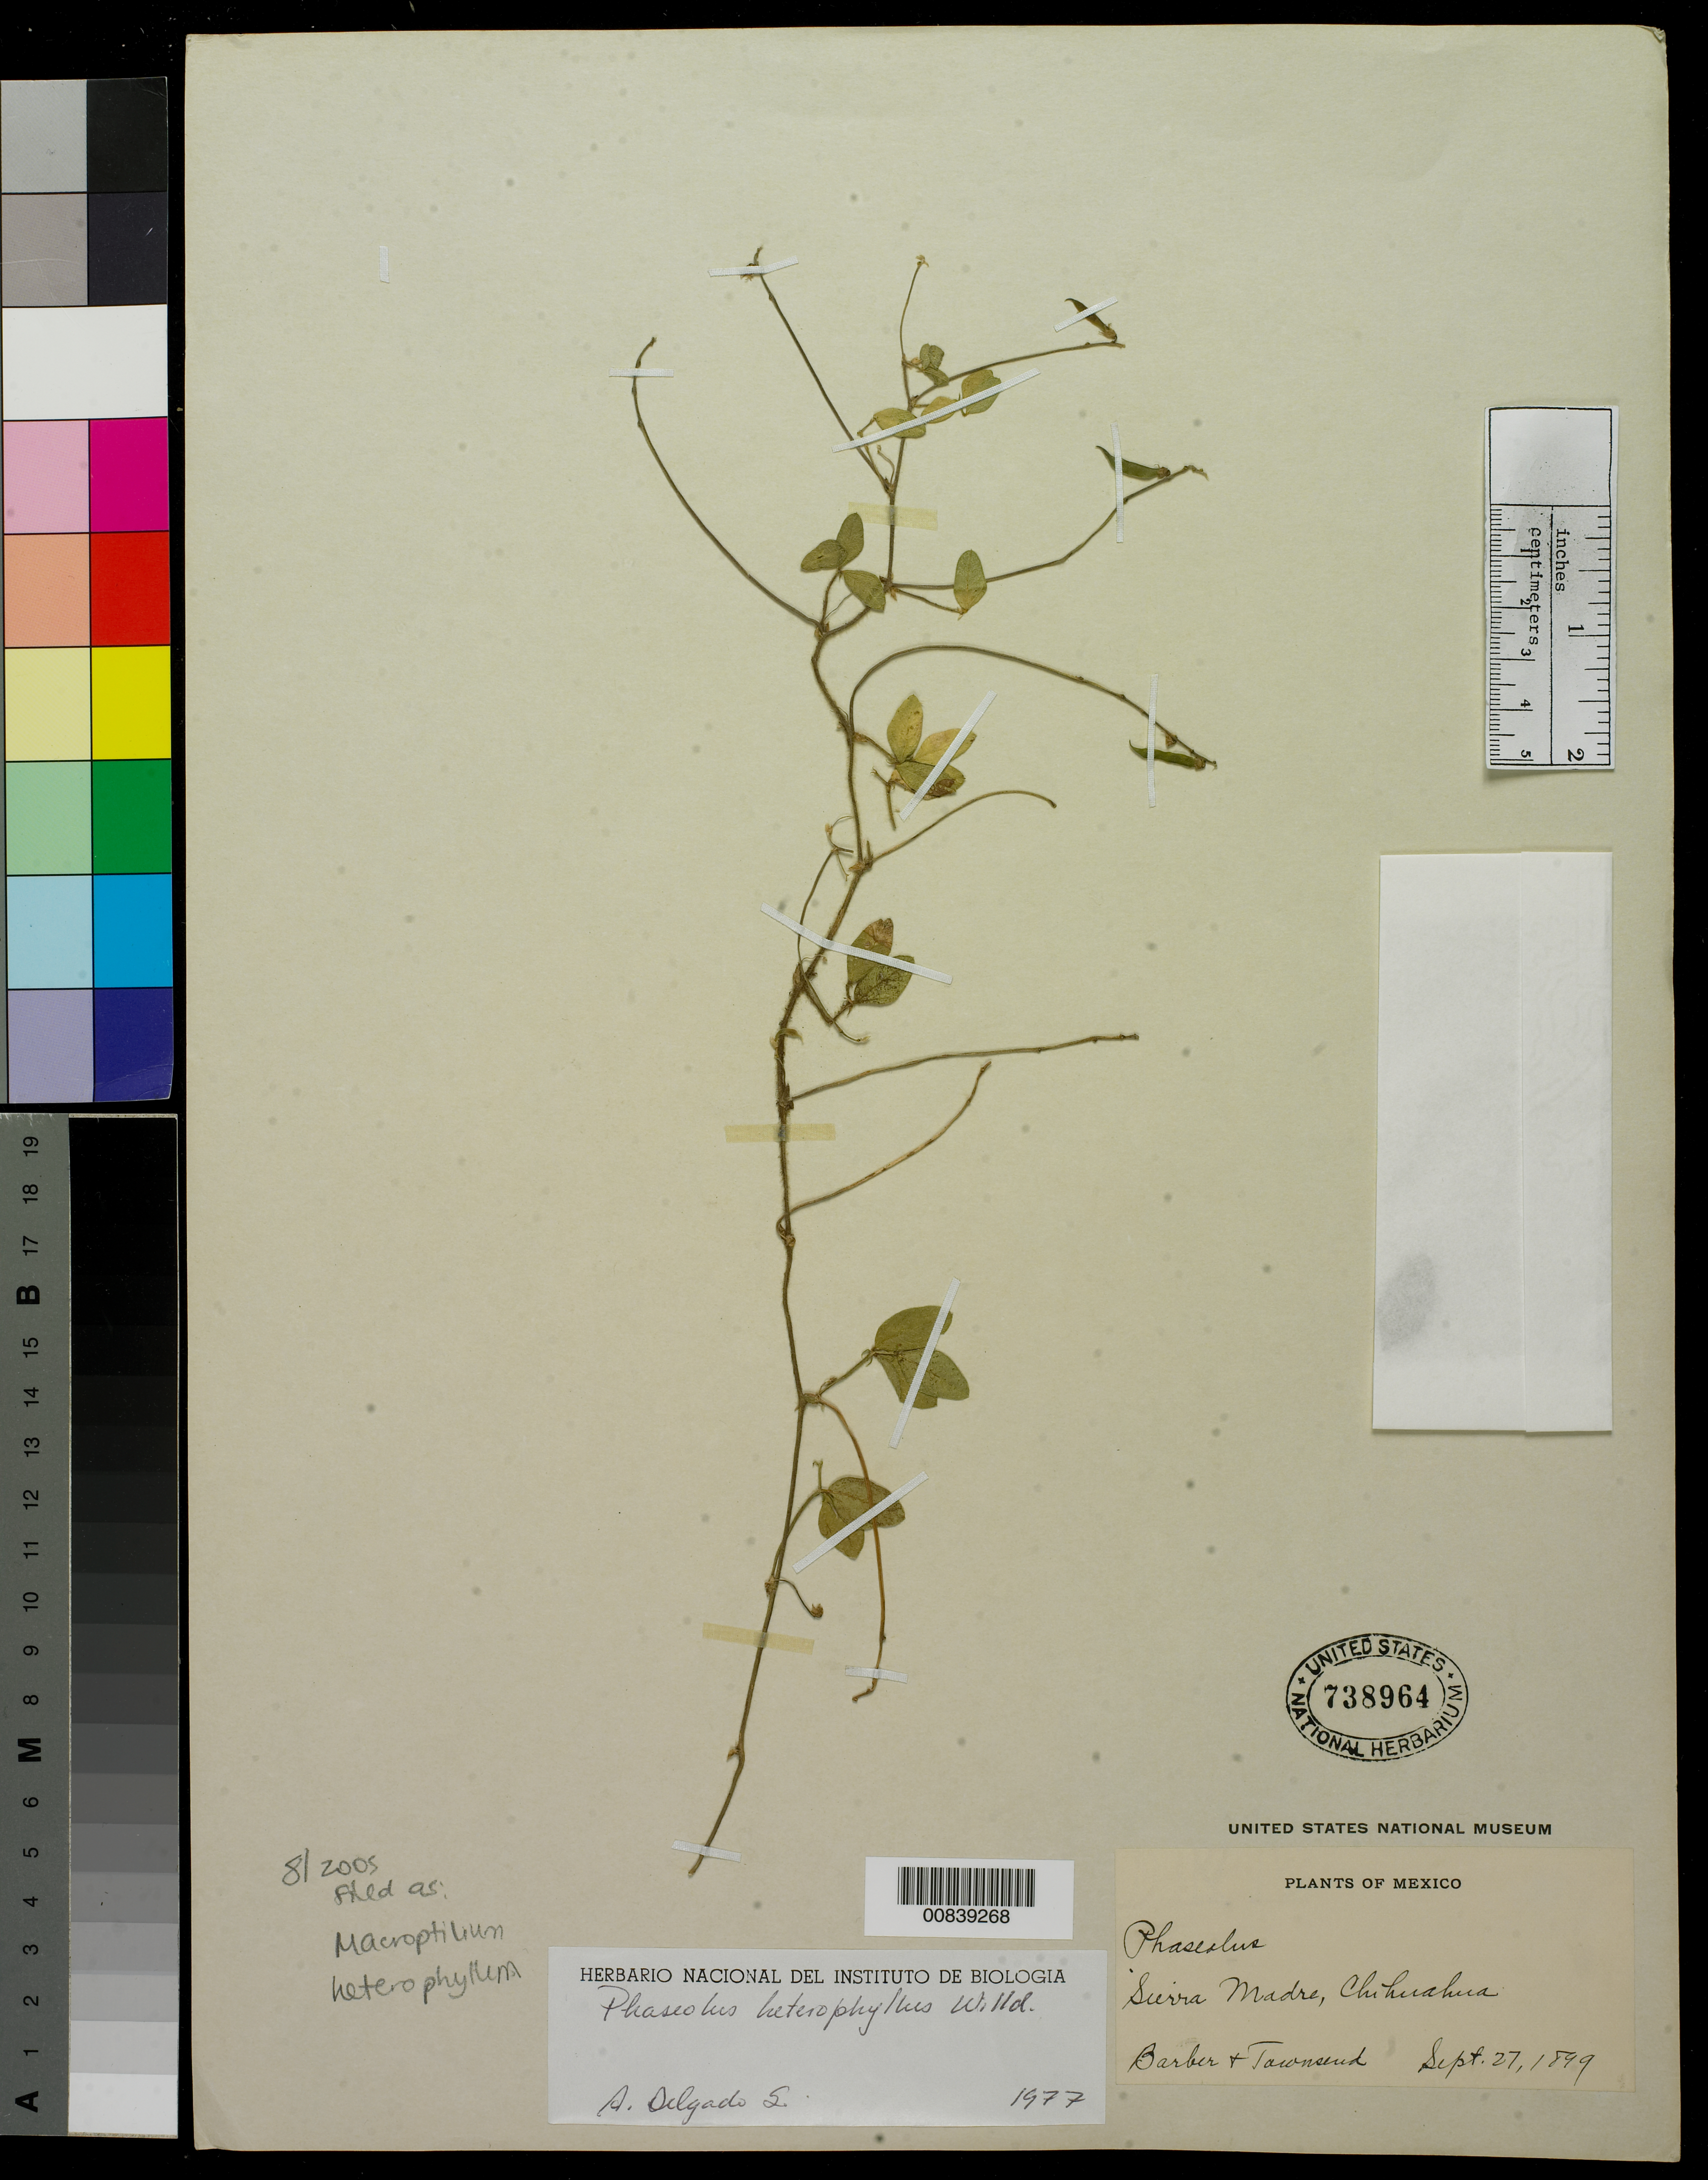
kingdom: Plantae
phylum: Tracheophyta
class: Magnoliopsida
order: Fabales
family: Fabaceae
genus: Macroptilium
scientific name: Macroptilium gibbosifolium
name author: (Ortega) A. Delgado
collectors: C. H. T. Townsend & C. Barber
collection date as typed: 27 Sep 1899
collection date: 1899-09-27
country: Mexico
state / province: Chihuahua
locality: Sierra Madre, Chihuahua.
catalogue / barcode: US 738964